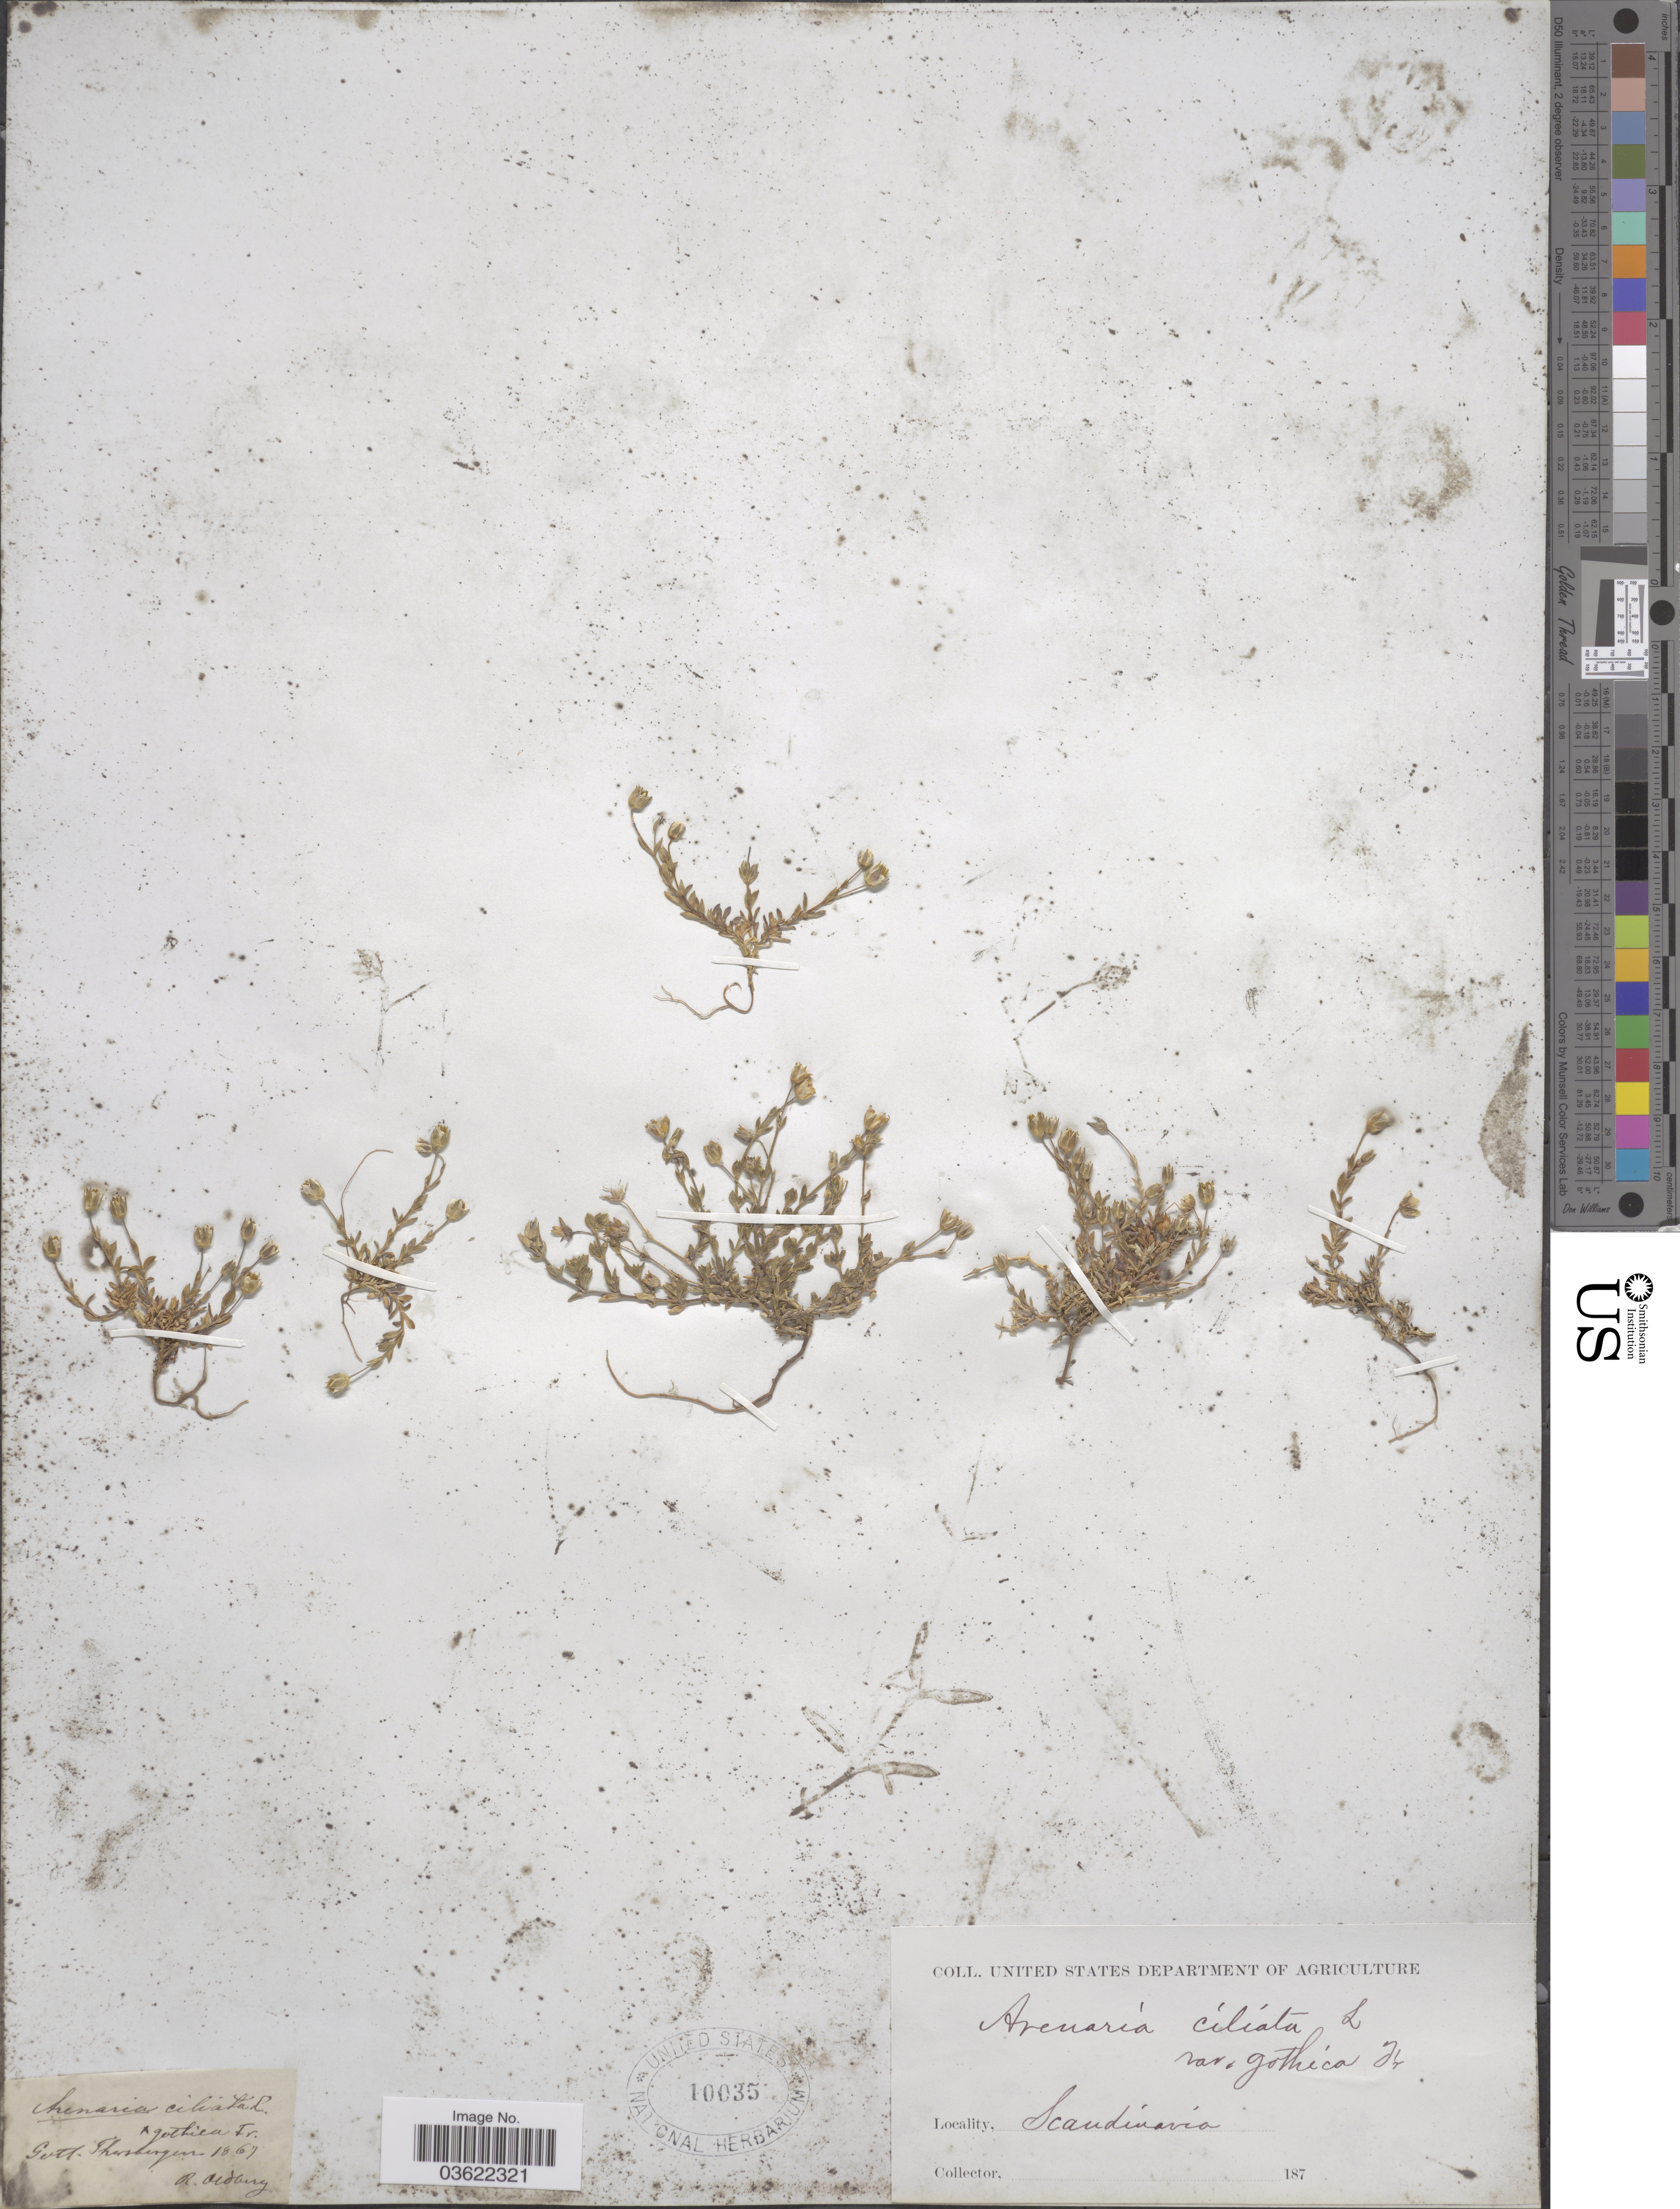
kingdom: Plantae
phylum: Tracheophyta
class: Magnoliopsida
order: Caryophyllales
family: Caryophyllaceae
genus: Arenaria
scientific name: Arenaria ciliata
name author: L.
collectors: R. Oldberg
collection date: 1867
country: Sweden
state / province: Gotland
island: Gotland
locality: Gotl. Thorsbergen [ = Torsburgen] Scandinavia.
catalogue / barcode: US 10035